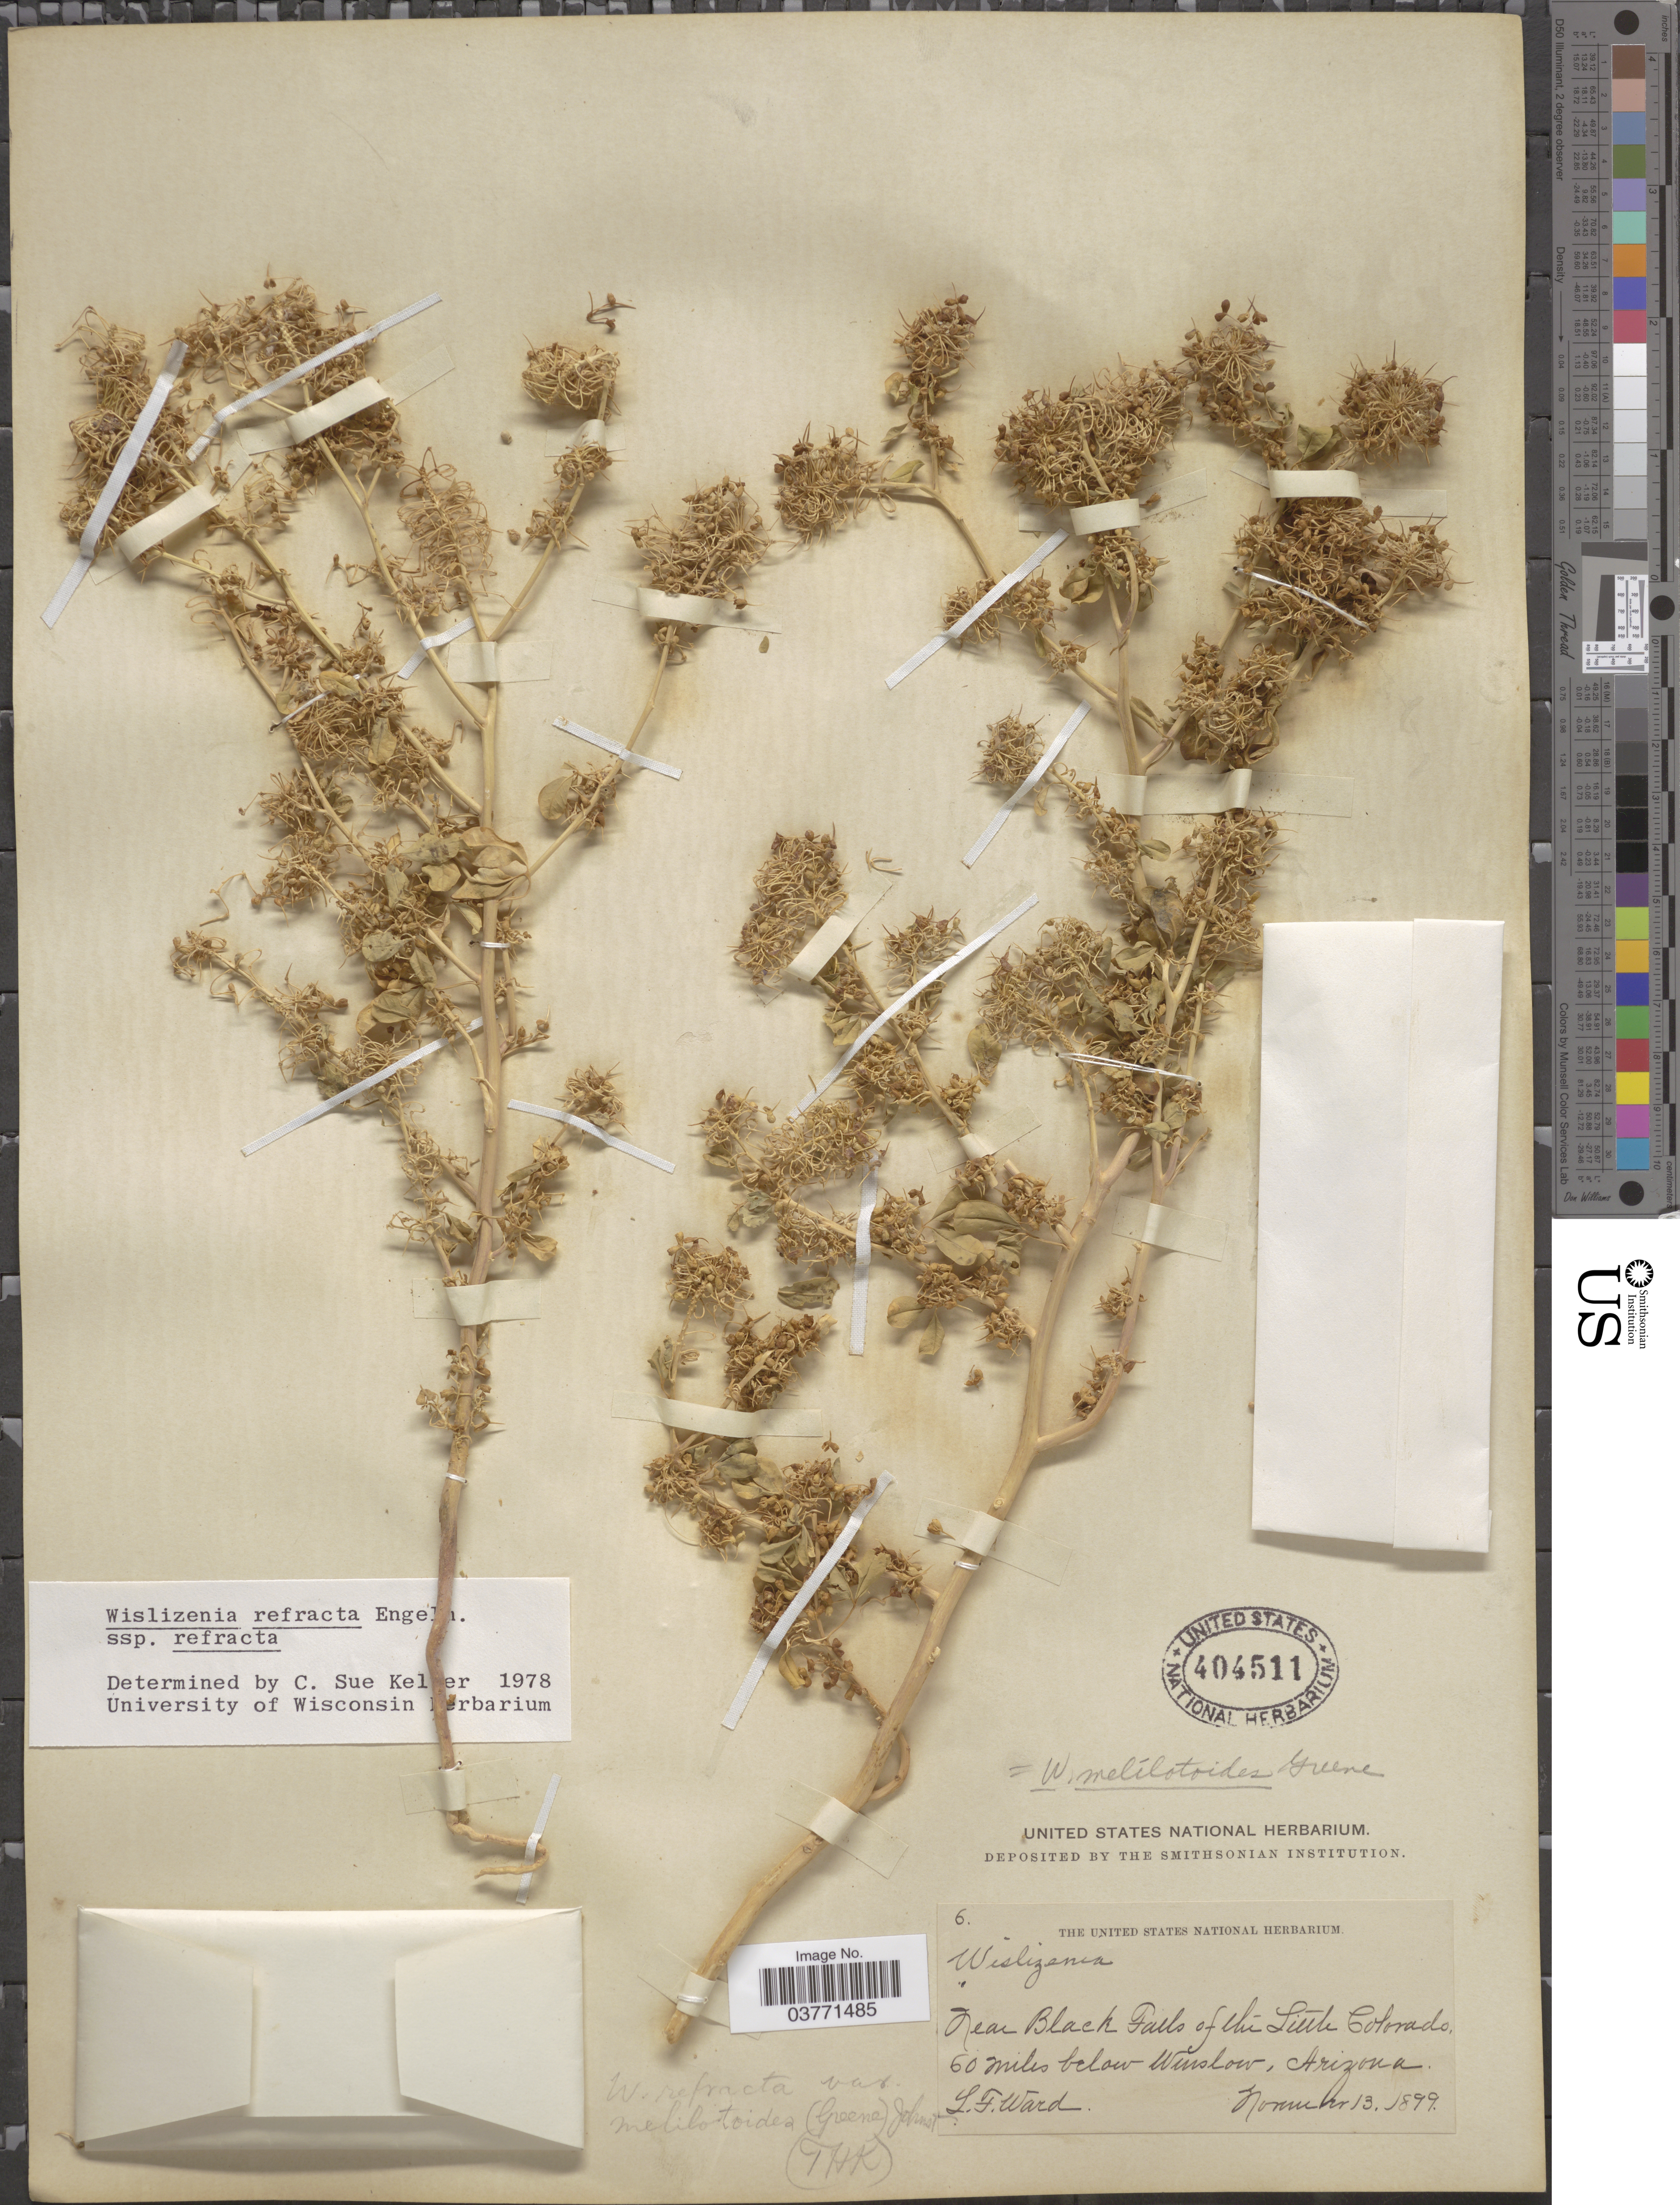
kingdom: Plantae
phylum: Tracheophyta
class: Magnoliopsida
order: Brassicales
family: Cleomaceae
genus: Cleomella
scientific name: Cleomella refracta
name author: (Engelm.) J.C. Hall & Roalson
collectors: L. Ward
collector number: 6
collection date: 1899-11-13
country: United States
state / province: Arizona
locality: Near Black Falls of the Little Colorado. 60 miles below Winslow.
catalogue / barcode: US 404511